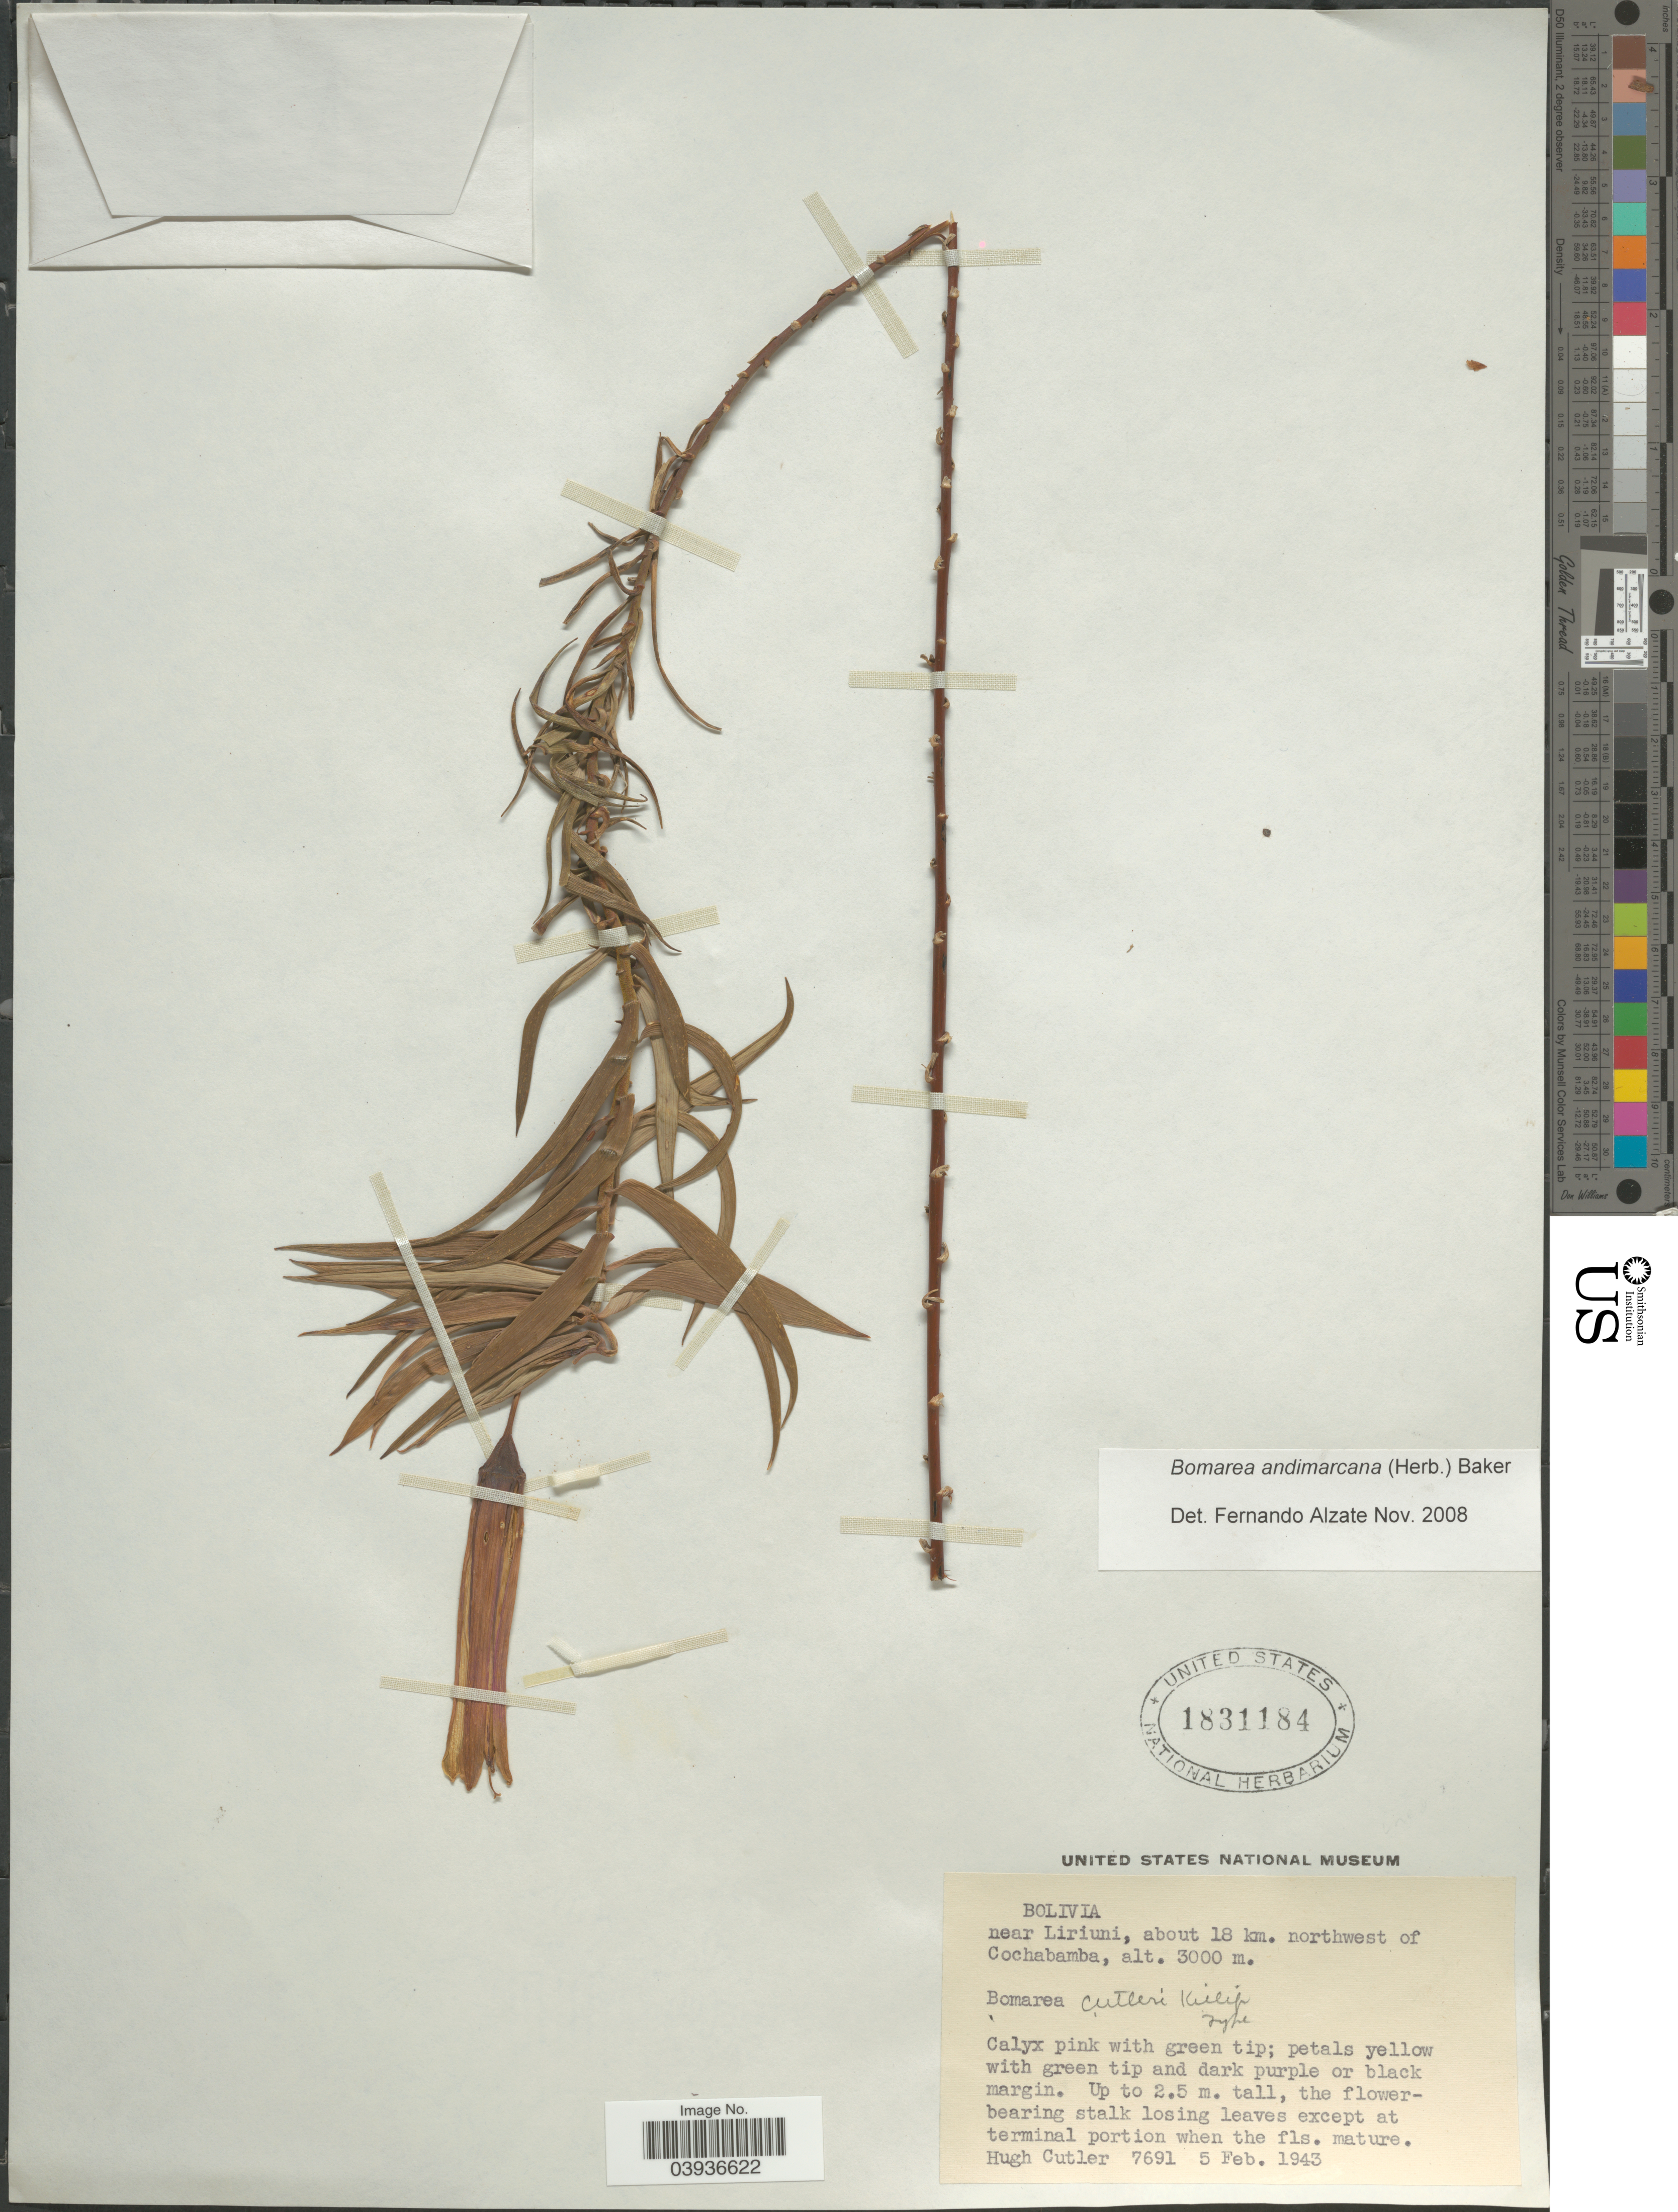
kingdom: Plantae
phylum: Tracheophyta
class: Liliopsida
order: Liliales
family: Alstroemeriaceae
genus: Bomarea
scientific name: Bomarea andimarcana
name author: (Herb.) Baker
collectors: H. C. Cutler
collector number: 7691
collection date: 1943-02-05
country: Bolivia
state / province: Cochabamba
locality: Near Liriuni, about 18 km. northwest of Cochabamba.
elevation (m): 3000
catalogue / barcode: US 1831184